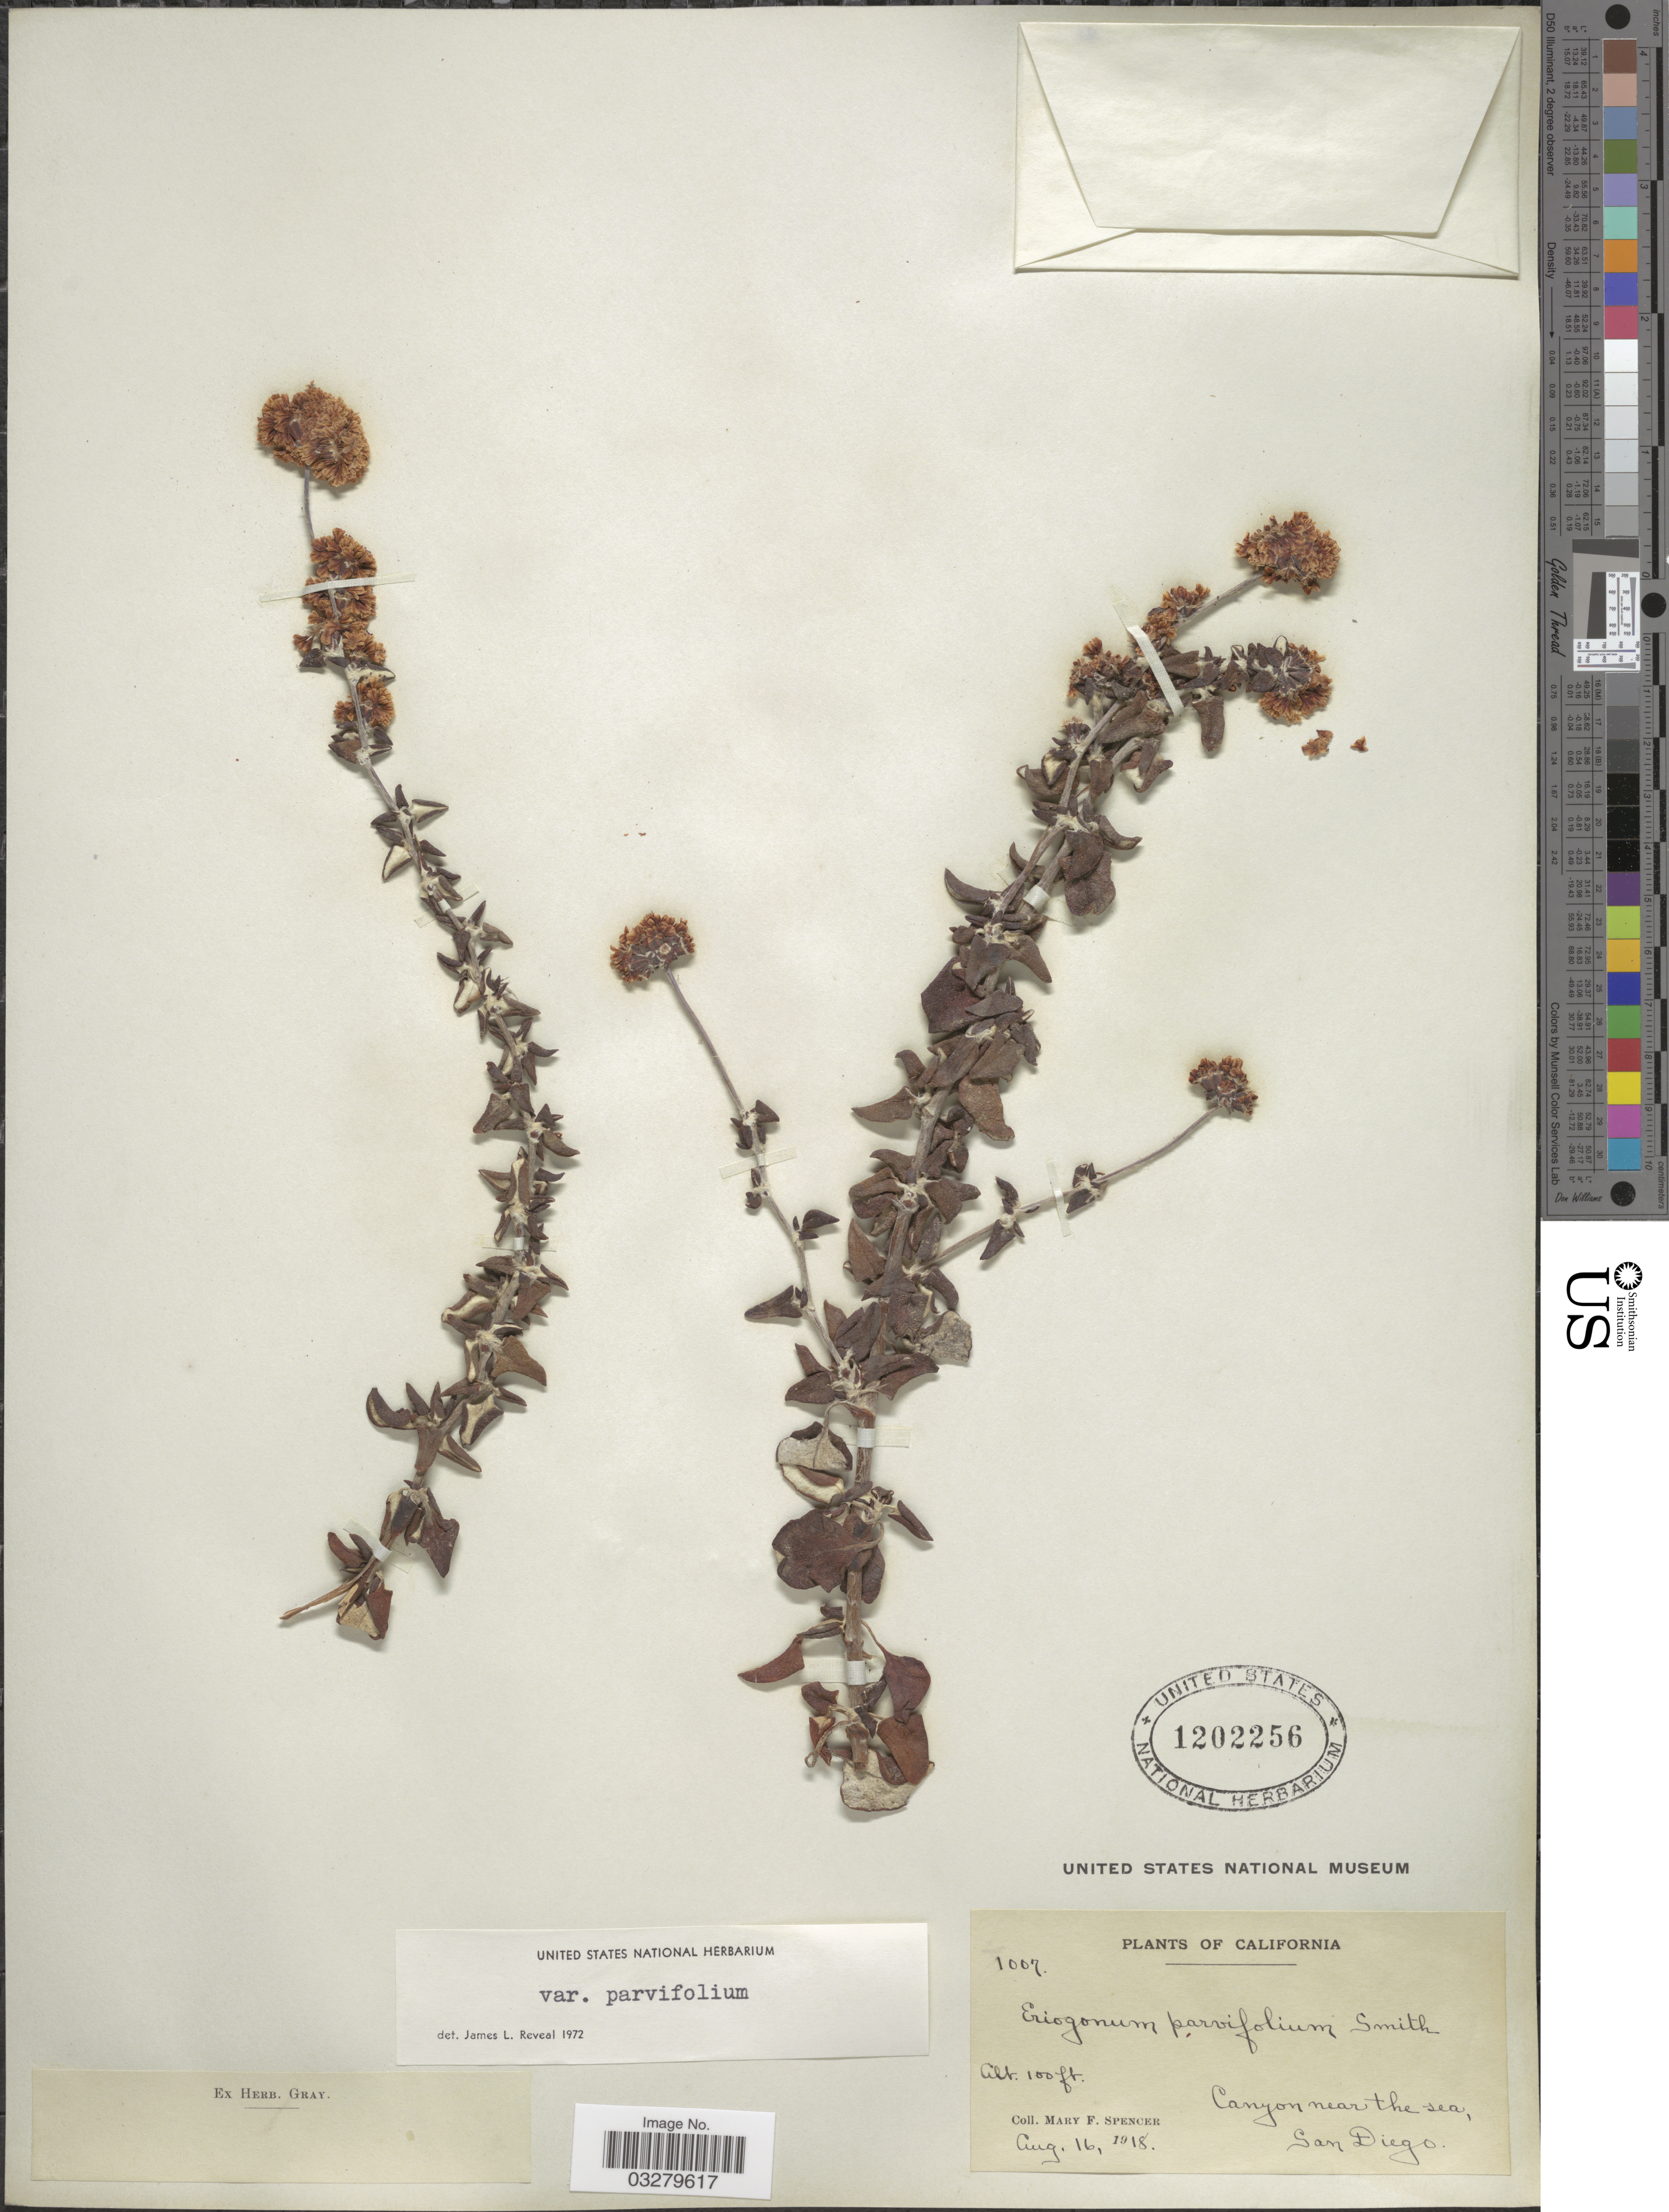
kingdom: Plantae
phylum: Tracheophyta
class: Magnoliopsida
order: Caryophyllales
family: Polygonaceae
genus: Eriogonum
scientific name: Eriogonum parviflorum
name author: Nutt.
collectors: M. Spencer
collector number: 1007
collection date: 1918-08-16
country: United States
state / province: California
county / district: San Diego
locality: Canyon near the sea, San Diego.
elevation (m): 30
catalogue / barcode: US 1202256